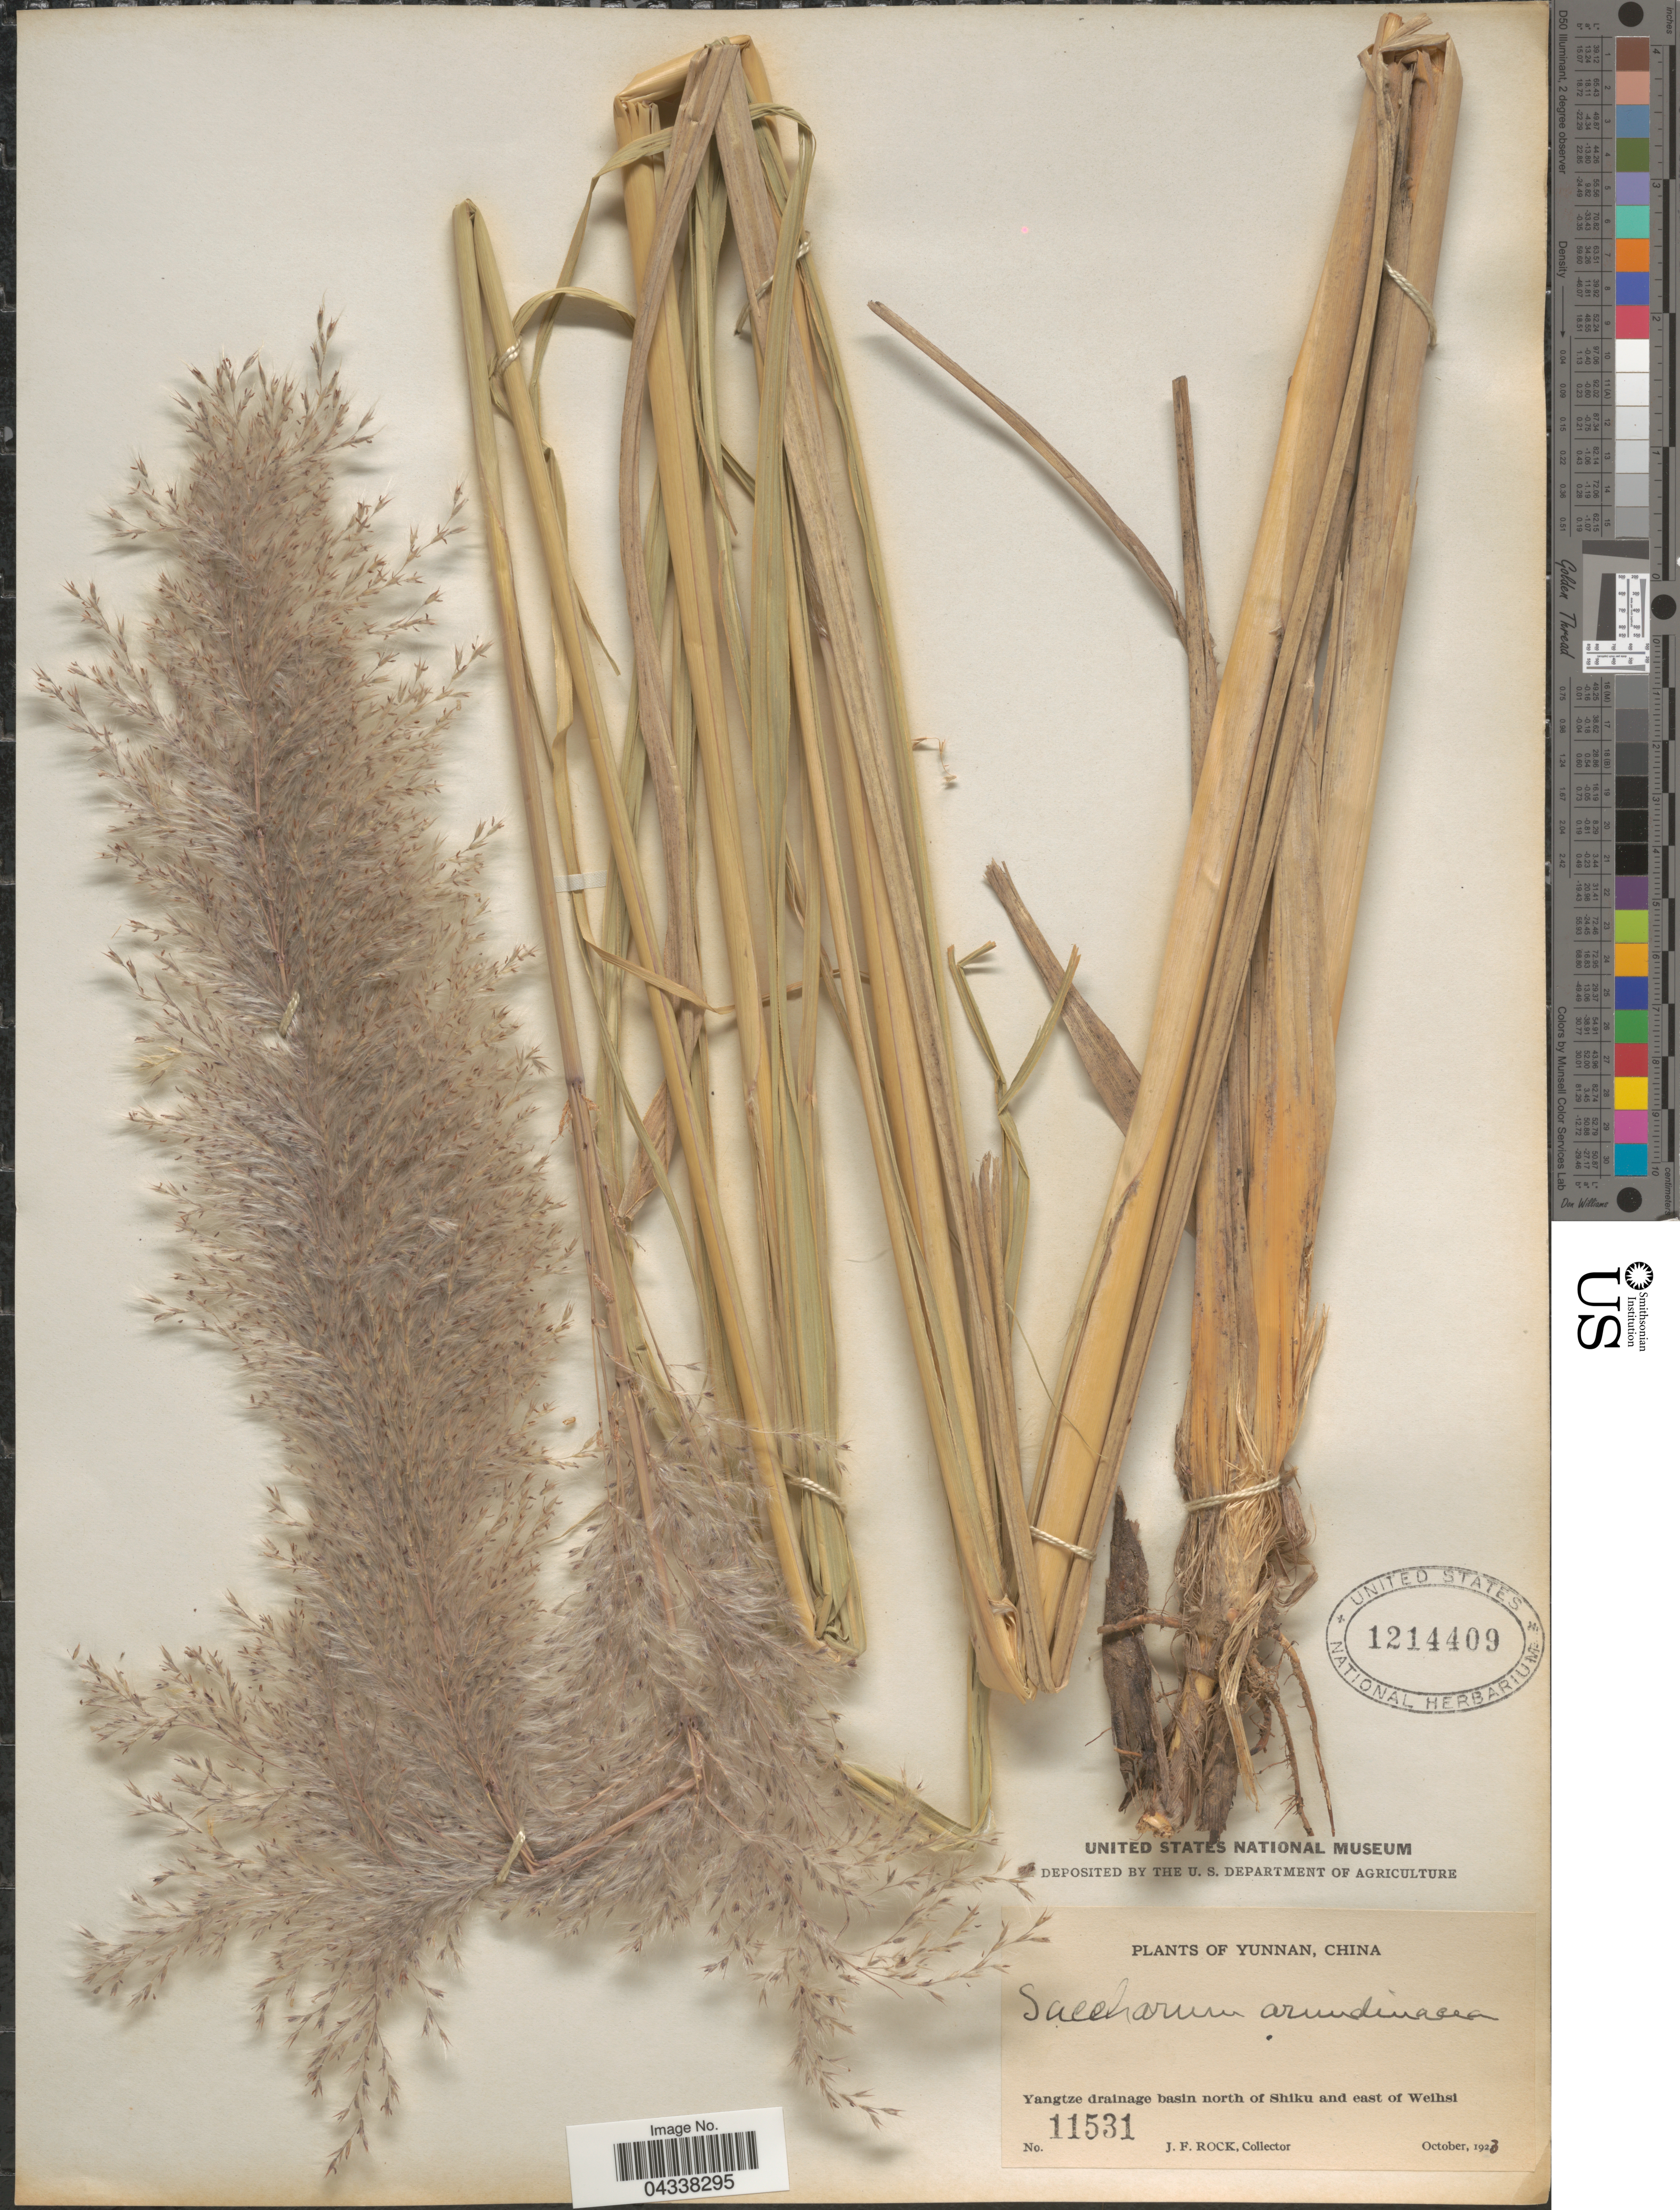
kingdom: Plantae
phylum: Tracheophyta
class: Liliopsida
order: Poales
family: Poaceae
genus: Tripidium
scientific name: Tripidium arundinaceum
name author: (Retz.) Welker et al.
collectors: J. Rock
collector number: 11531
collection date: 1923-10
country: China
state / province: Yunnan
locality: Yangtze drainage basin north of Shiku and east of Weihsi.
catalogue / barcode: US 1214409